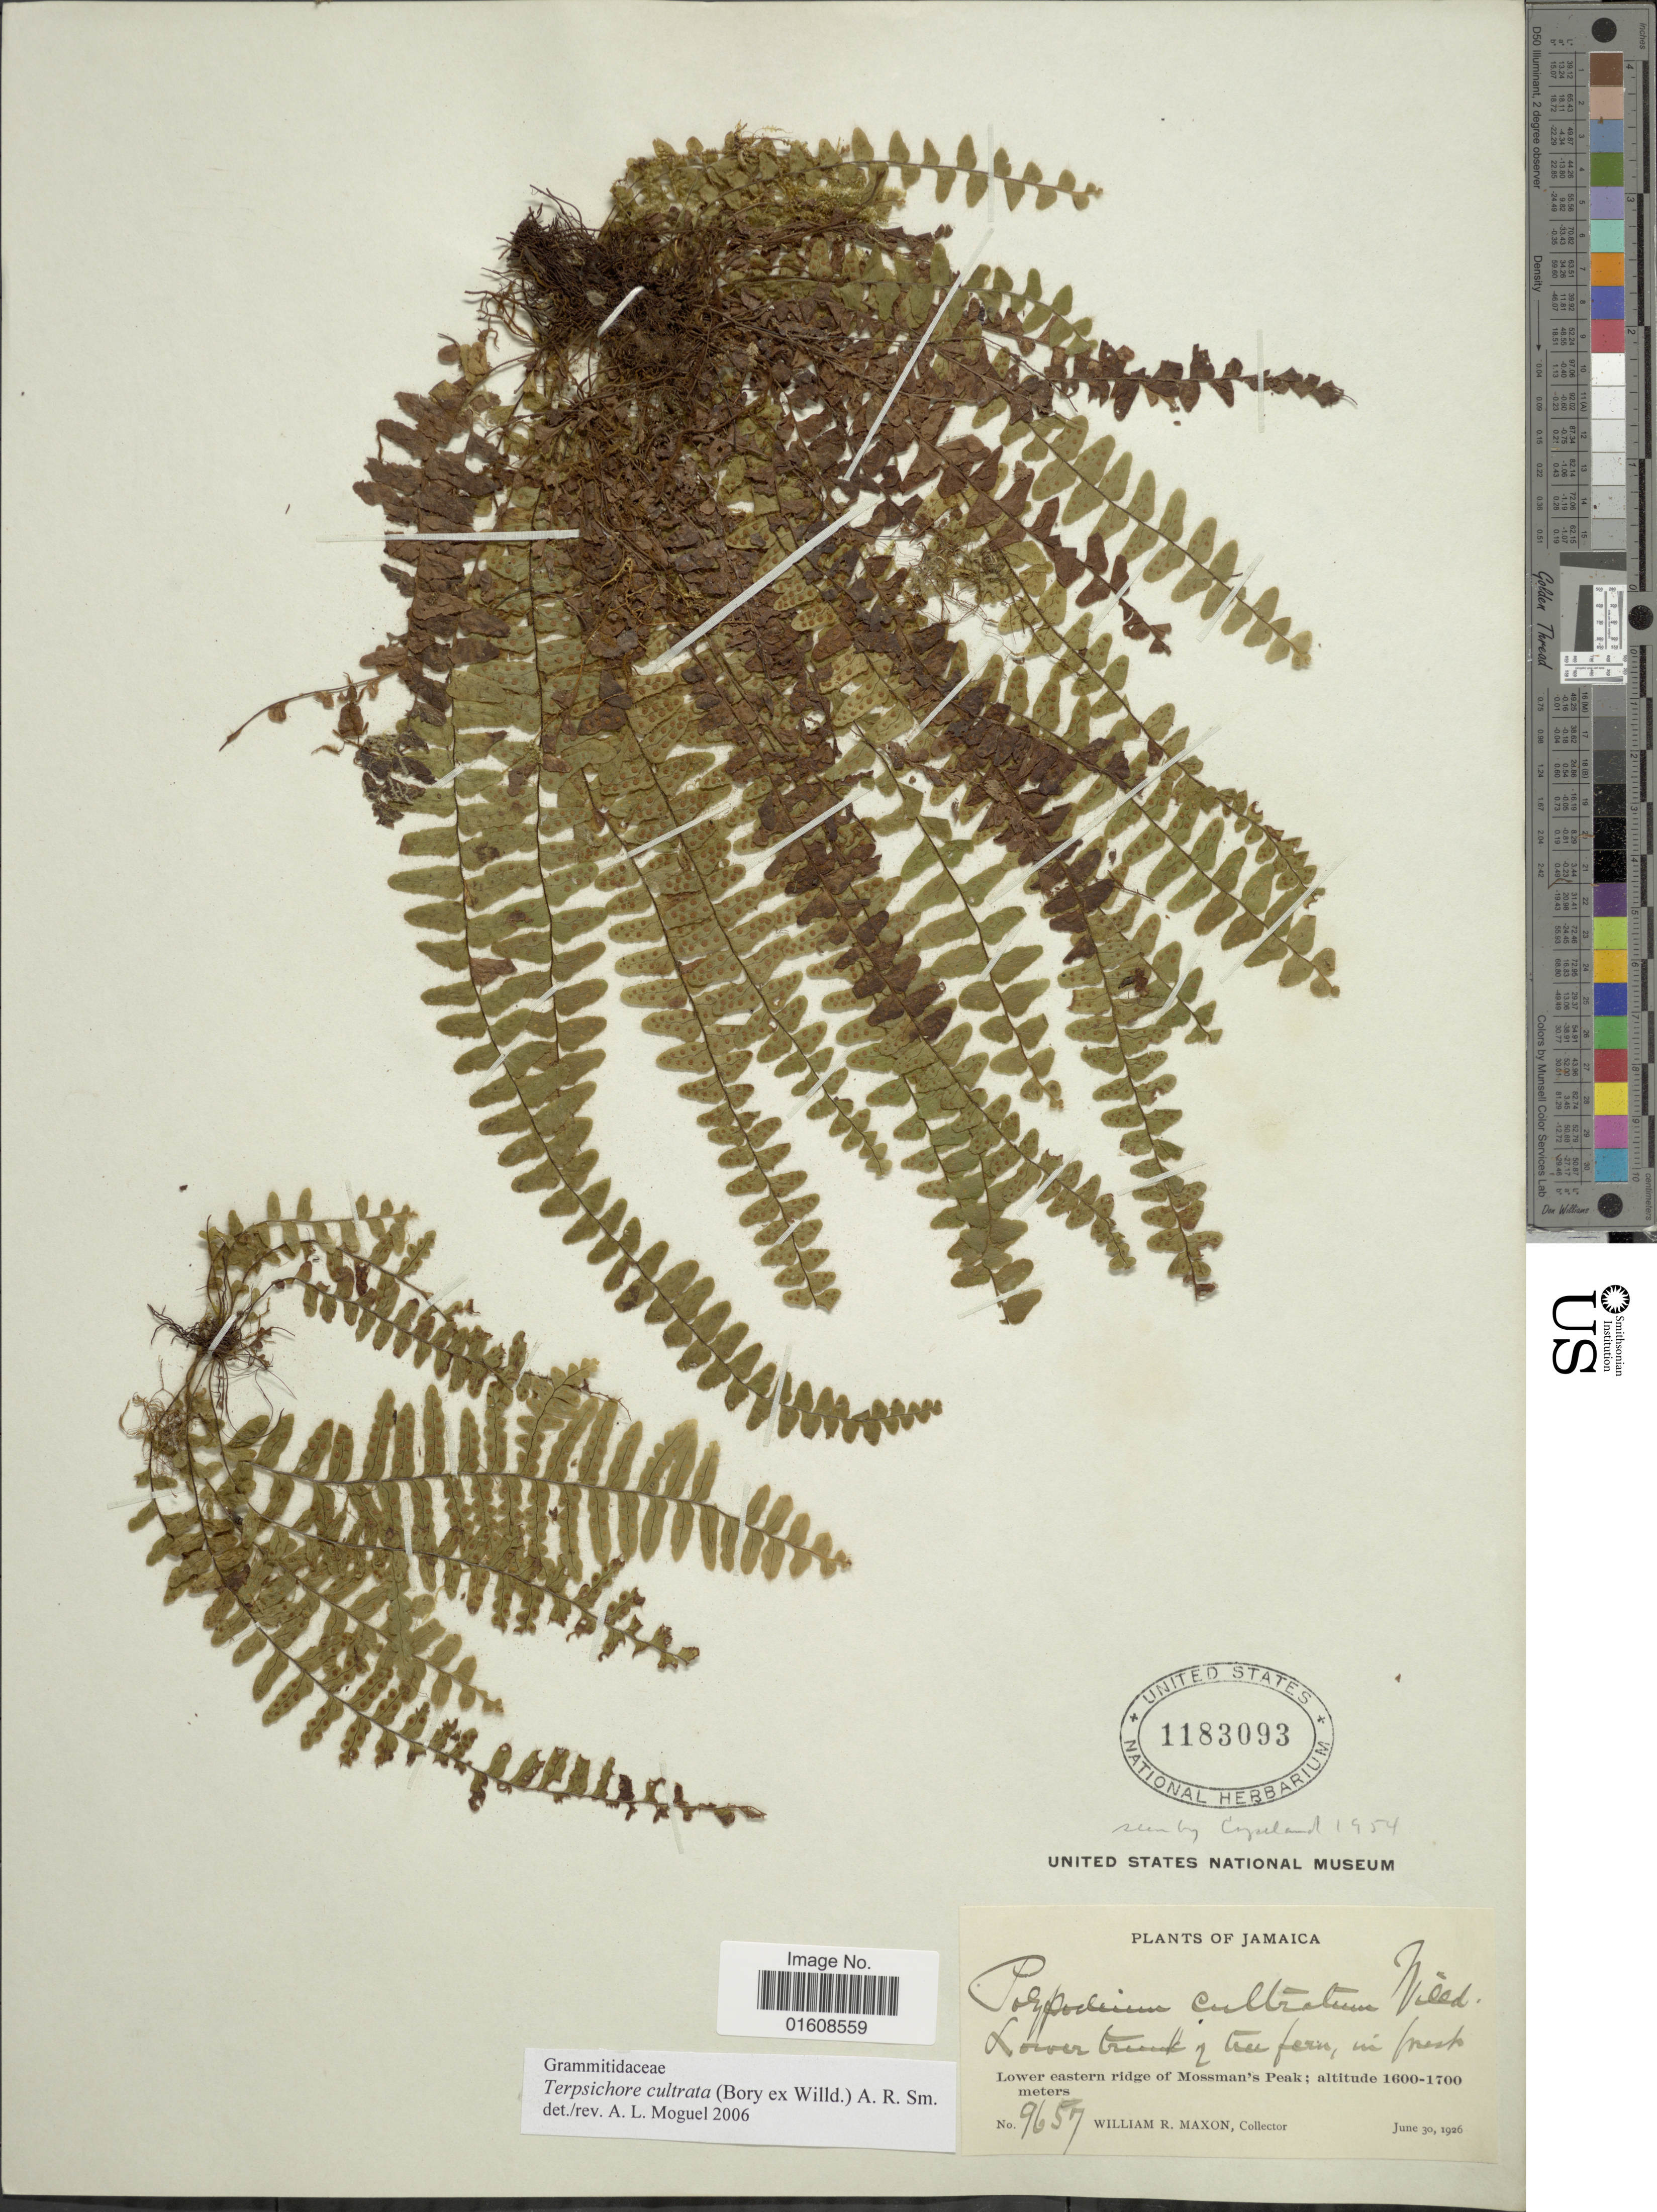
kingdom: Plantae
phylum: Tracheophyta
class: Polypodiopsida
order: Polypodiales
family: Polypodiaceae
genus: Alansmia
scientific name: Alansmia cultrata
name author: (Bory ex Willd.) Moguel & M. Kessler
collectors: W. R. Maxon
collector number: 9657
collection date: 1926-06-30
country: Jamaica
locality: Lower eastern ridge of Mossman's Peak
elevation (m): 1600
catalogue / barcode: US 1183093